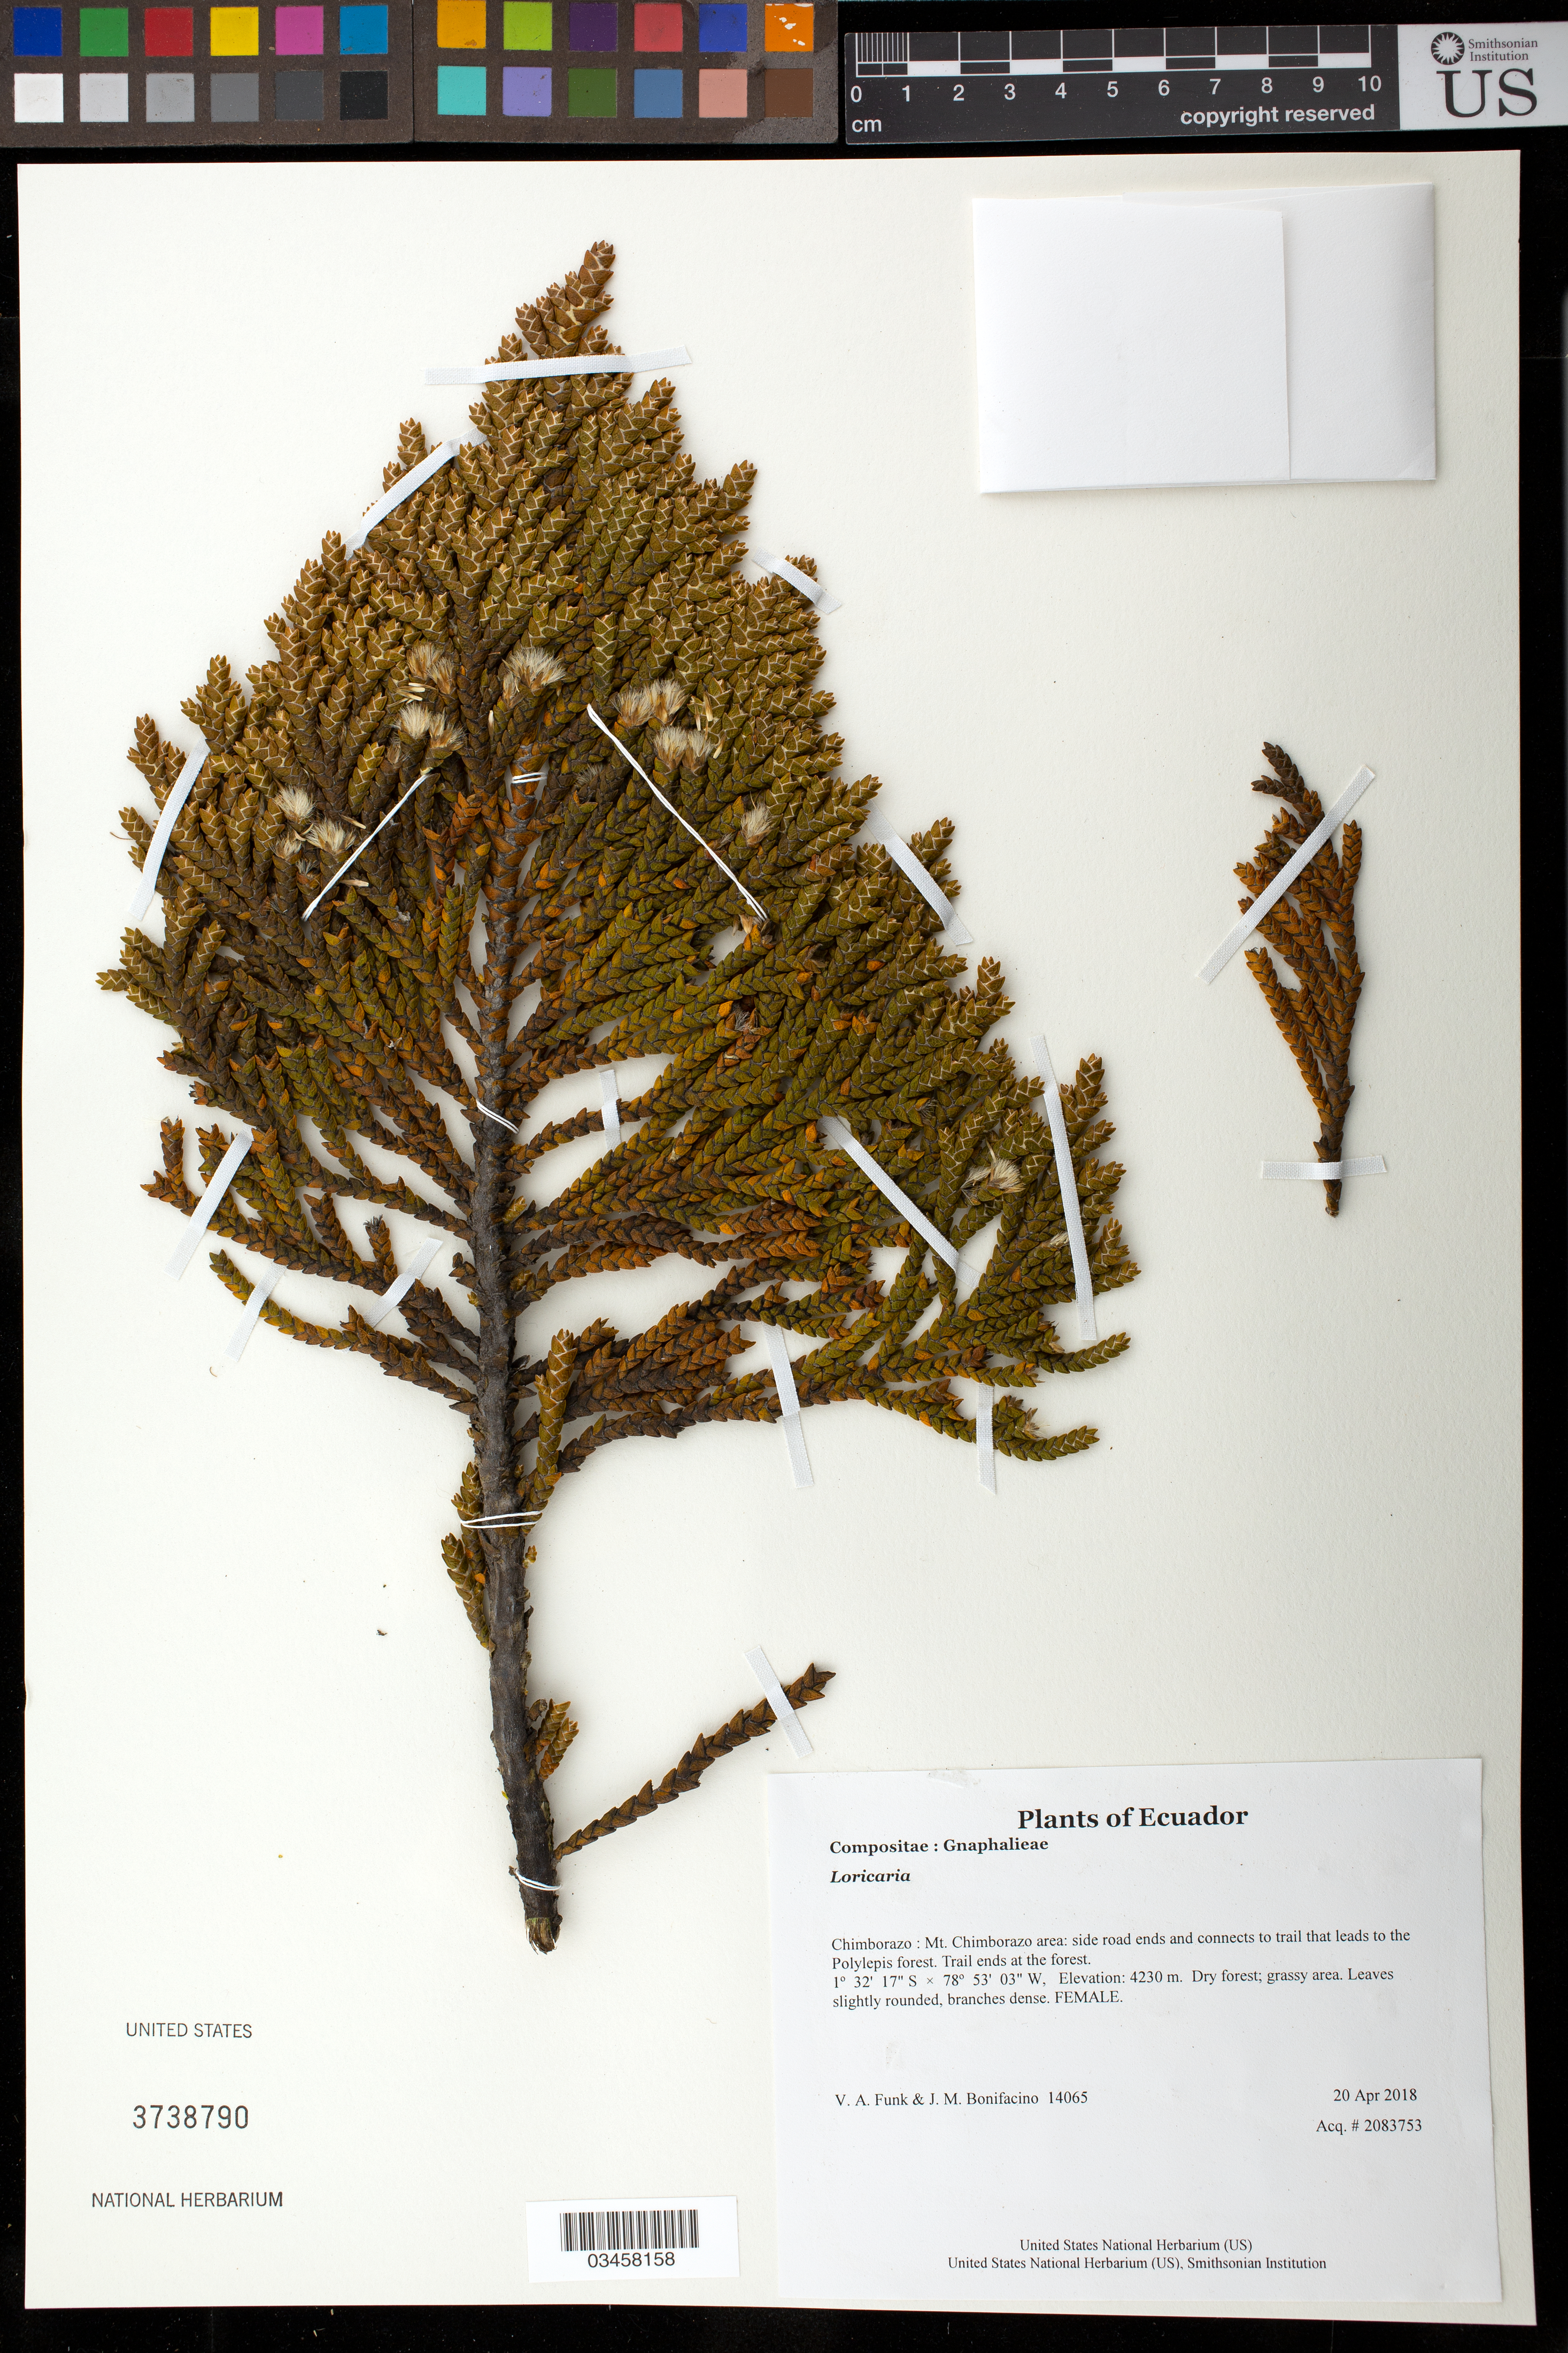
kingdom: Plantae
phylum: Tracheophyta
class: Magnoliopsida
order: Asterales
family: Asteraceae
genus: Loricaria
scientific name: Loricaria sp.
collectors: V. Funk & M. Bonifacino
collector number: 14065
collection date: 2018-04-20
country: Ecuador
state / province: Chimborazo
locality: Mt. Chimborazo area: side road ends and connects to trail that leads to the Polylepis forest. Trail ends at the forest.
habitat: Dry forest; grassy area.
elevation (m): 4230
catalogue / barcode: US 3738790